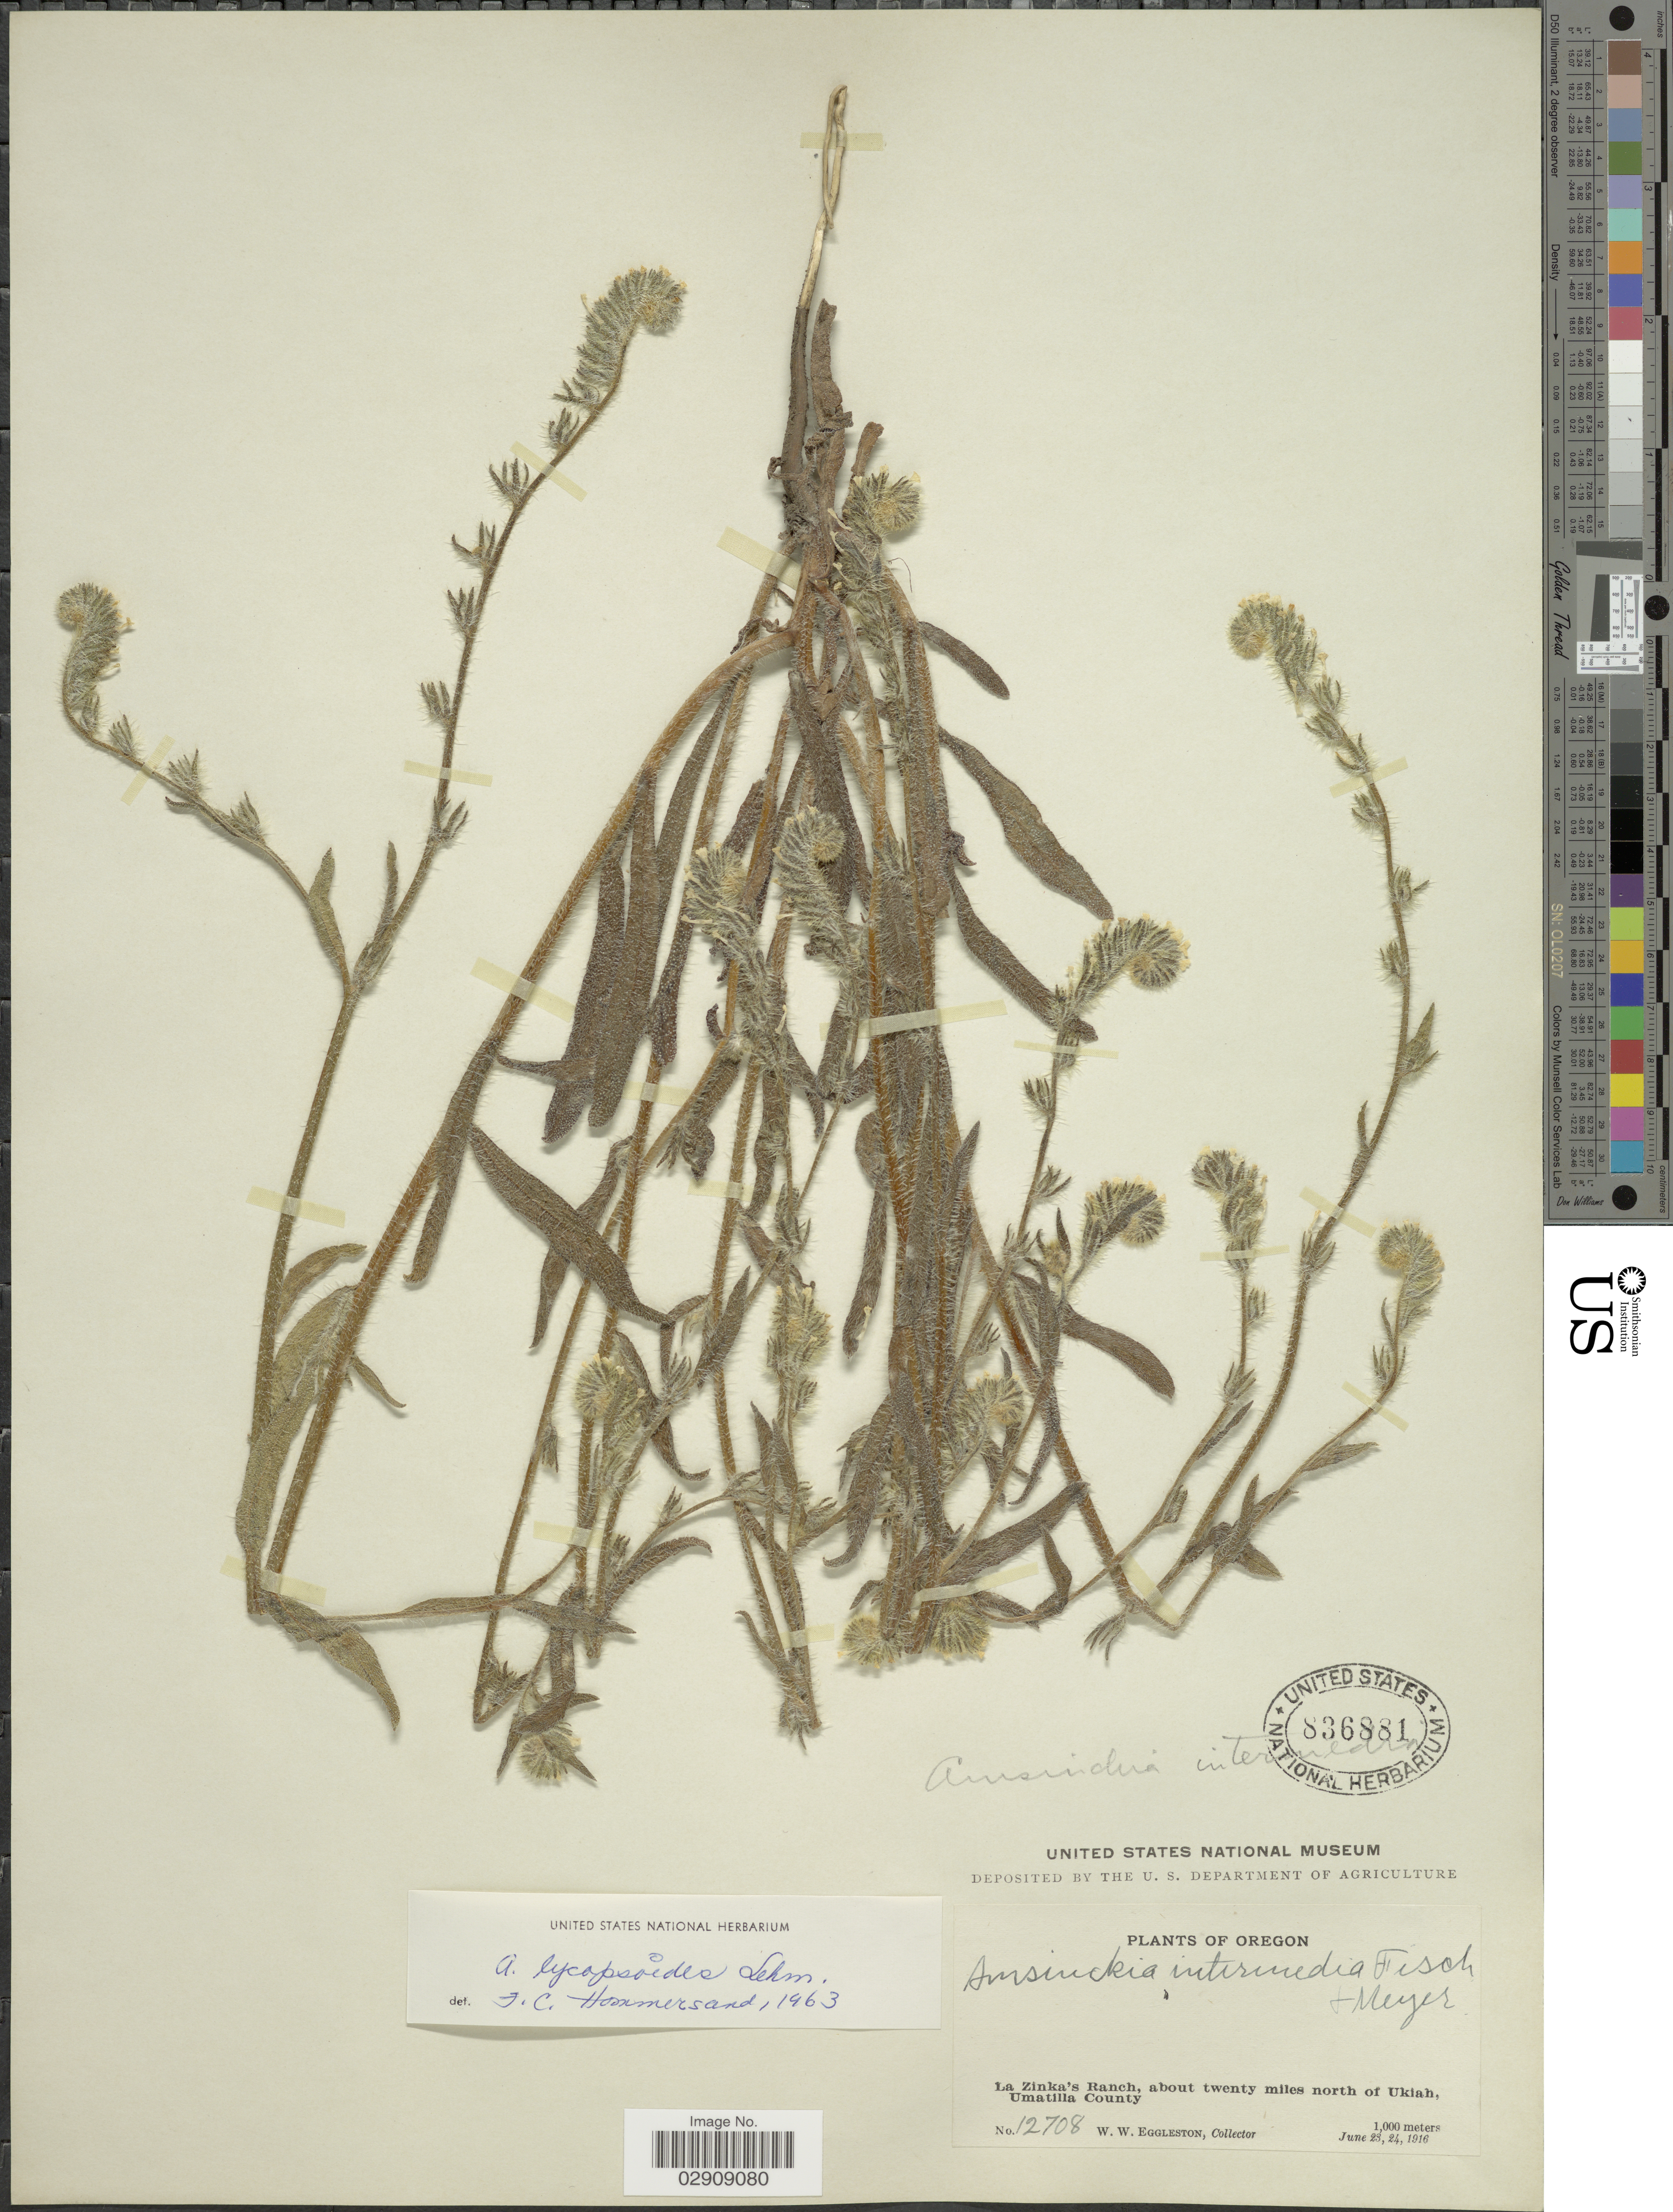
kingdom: Plantae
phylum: Tracheophyta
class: Magnoliopsida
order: Boraginales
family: Boraginaceae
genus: Amsinckia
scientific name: Amsinckia lycopsoides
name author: Lehm.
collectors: W. W. Eggleston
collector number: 12708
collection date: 1916-06-23/1916-06-24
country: United States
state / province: Oregon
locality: La Zinka's Ranch, about twenty miles north of Ukiah, Umatilla County.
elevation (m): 1000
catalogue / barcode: US 836881